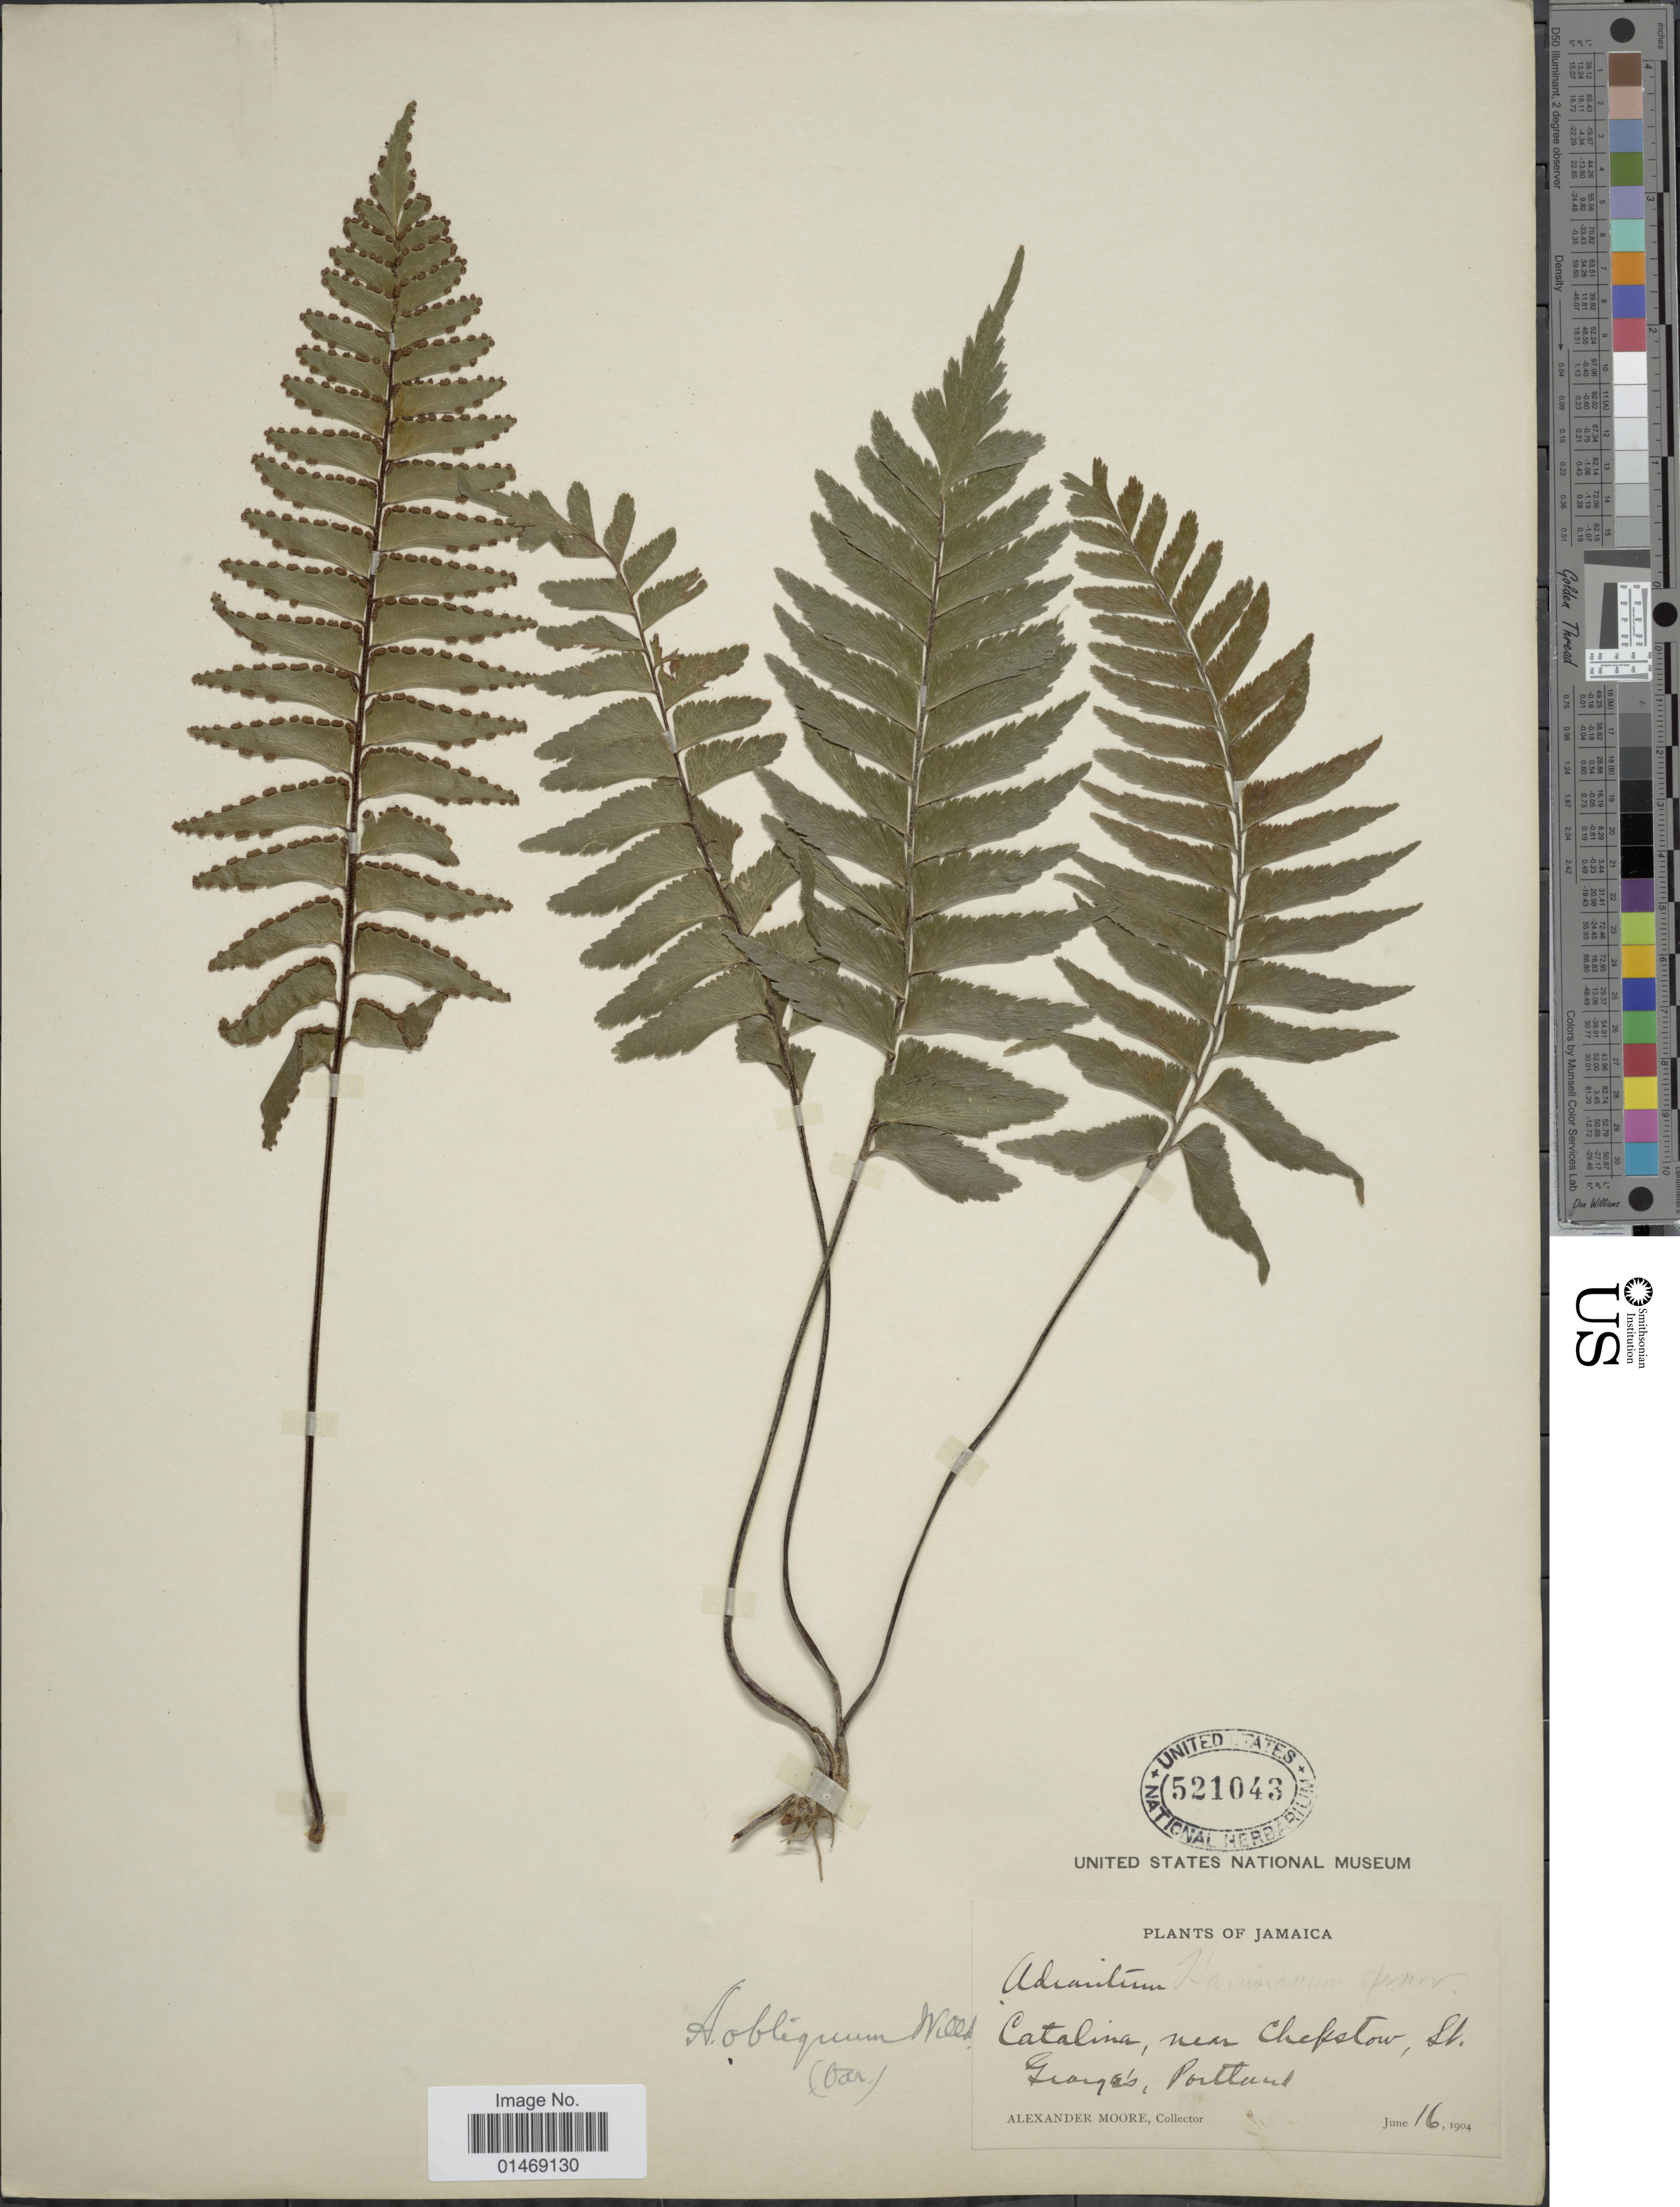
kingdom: Plantae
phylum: Tracheophyta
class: Polypodiopsida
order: Polypodiales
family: Pteridaceae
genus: Adiantum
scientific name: Adiantum obliquum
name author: Willd.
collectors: A. Moore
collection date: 1904-06-16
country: Jamaica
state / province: Portland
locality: Catalina, near Chepstow, St Georges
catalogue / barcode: US 521043